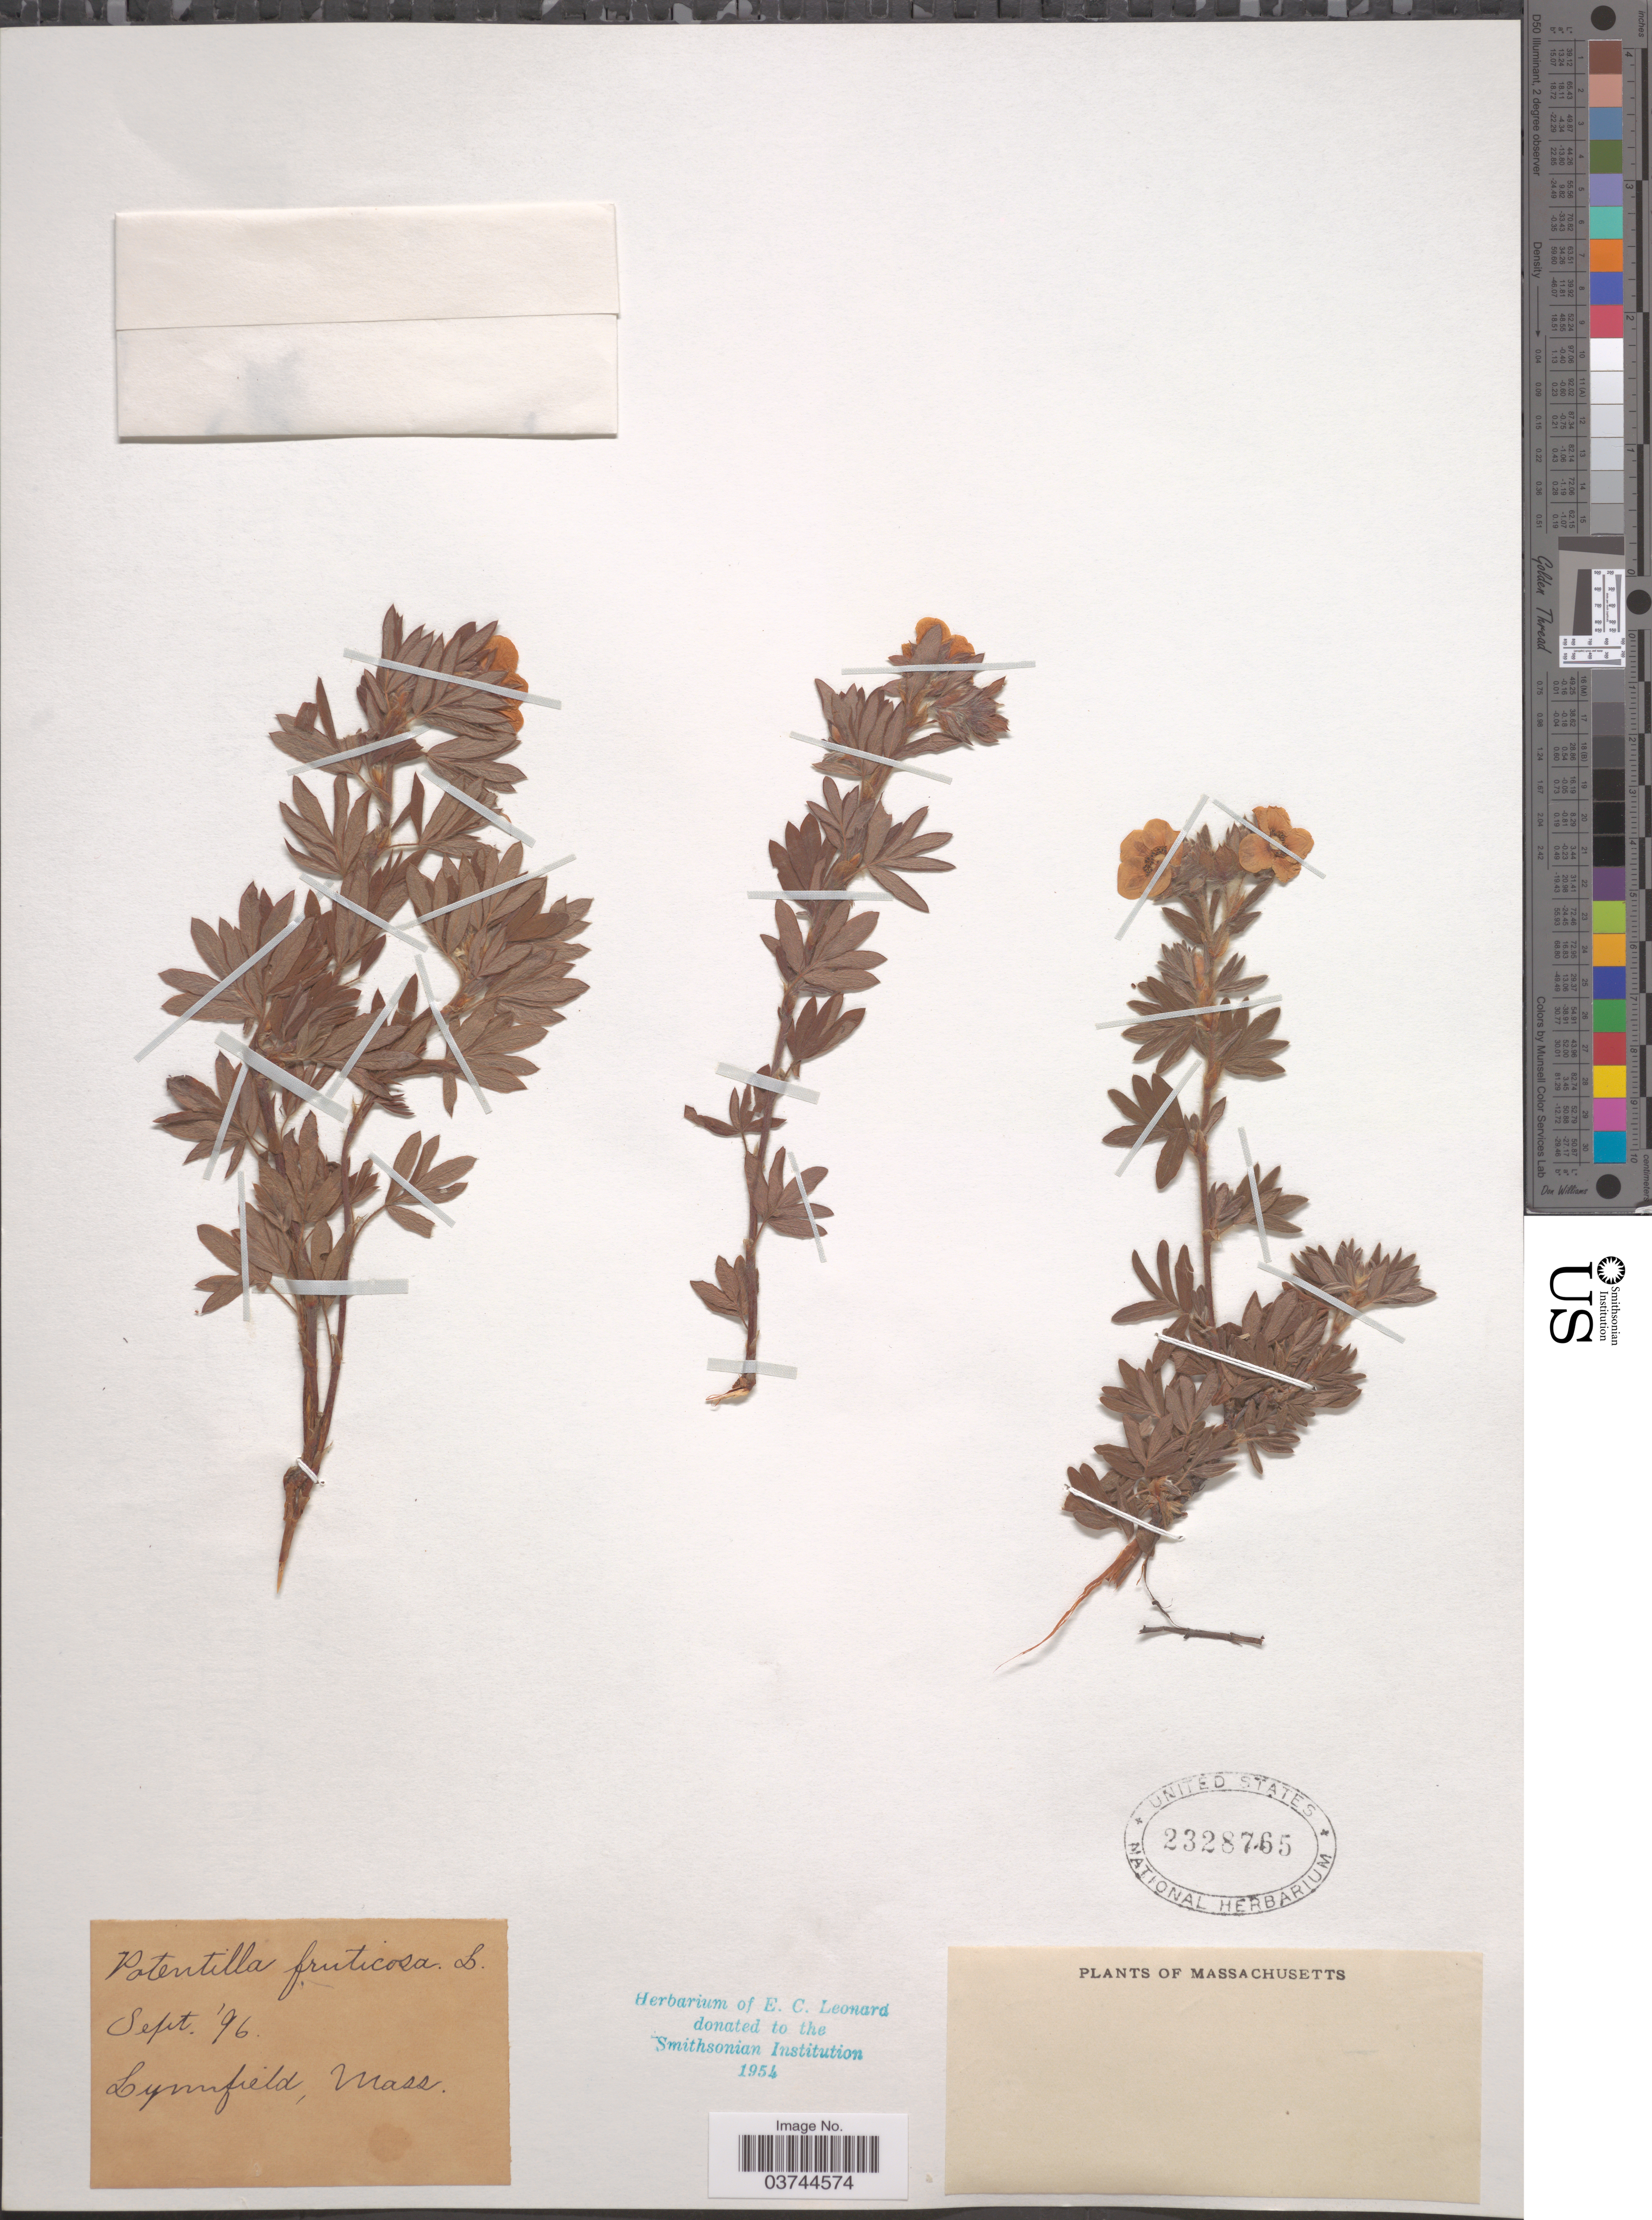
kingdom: Plantae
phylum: Tracheophyta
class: Magnoliopsida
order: Rosales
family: Rosaceae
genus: Dasiphora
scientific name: Dasiphora fruticosa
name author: (L.) Rydb.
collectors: ex herb. E.C. Leonard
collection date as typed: Transcribed d/m/y: /9/96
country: United States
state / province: Massachusetts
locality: Lynnfield.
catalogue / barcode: US 2328765